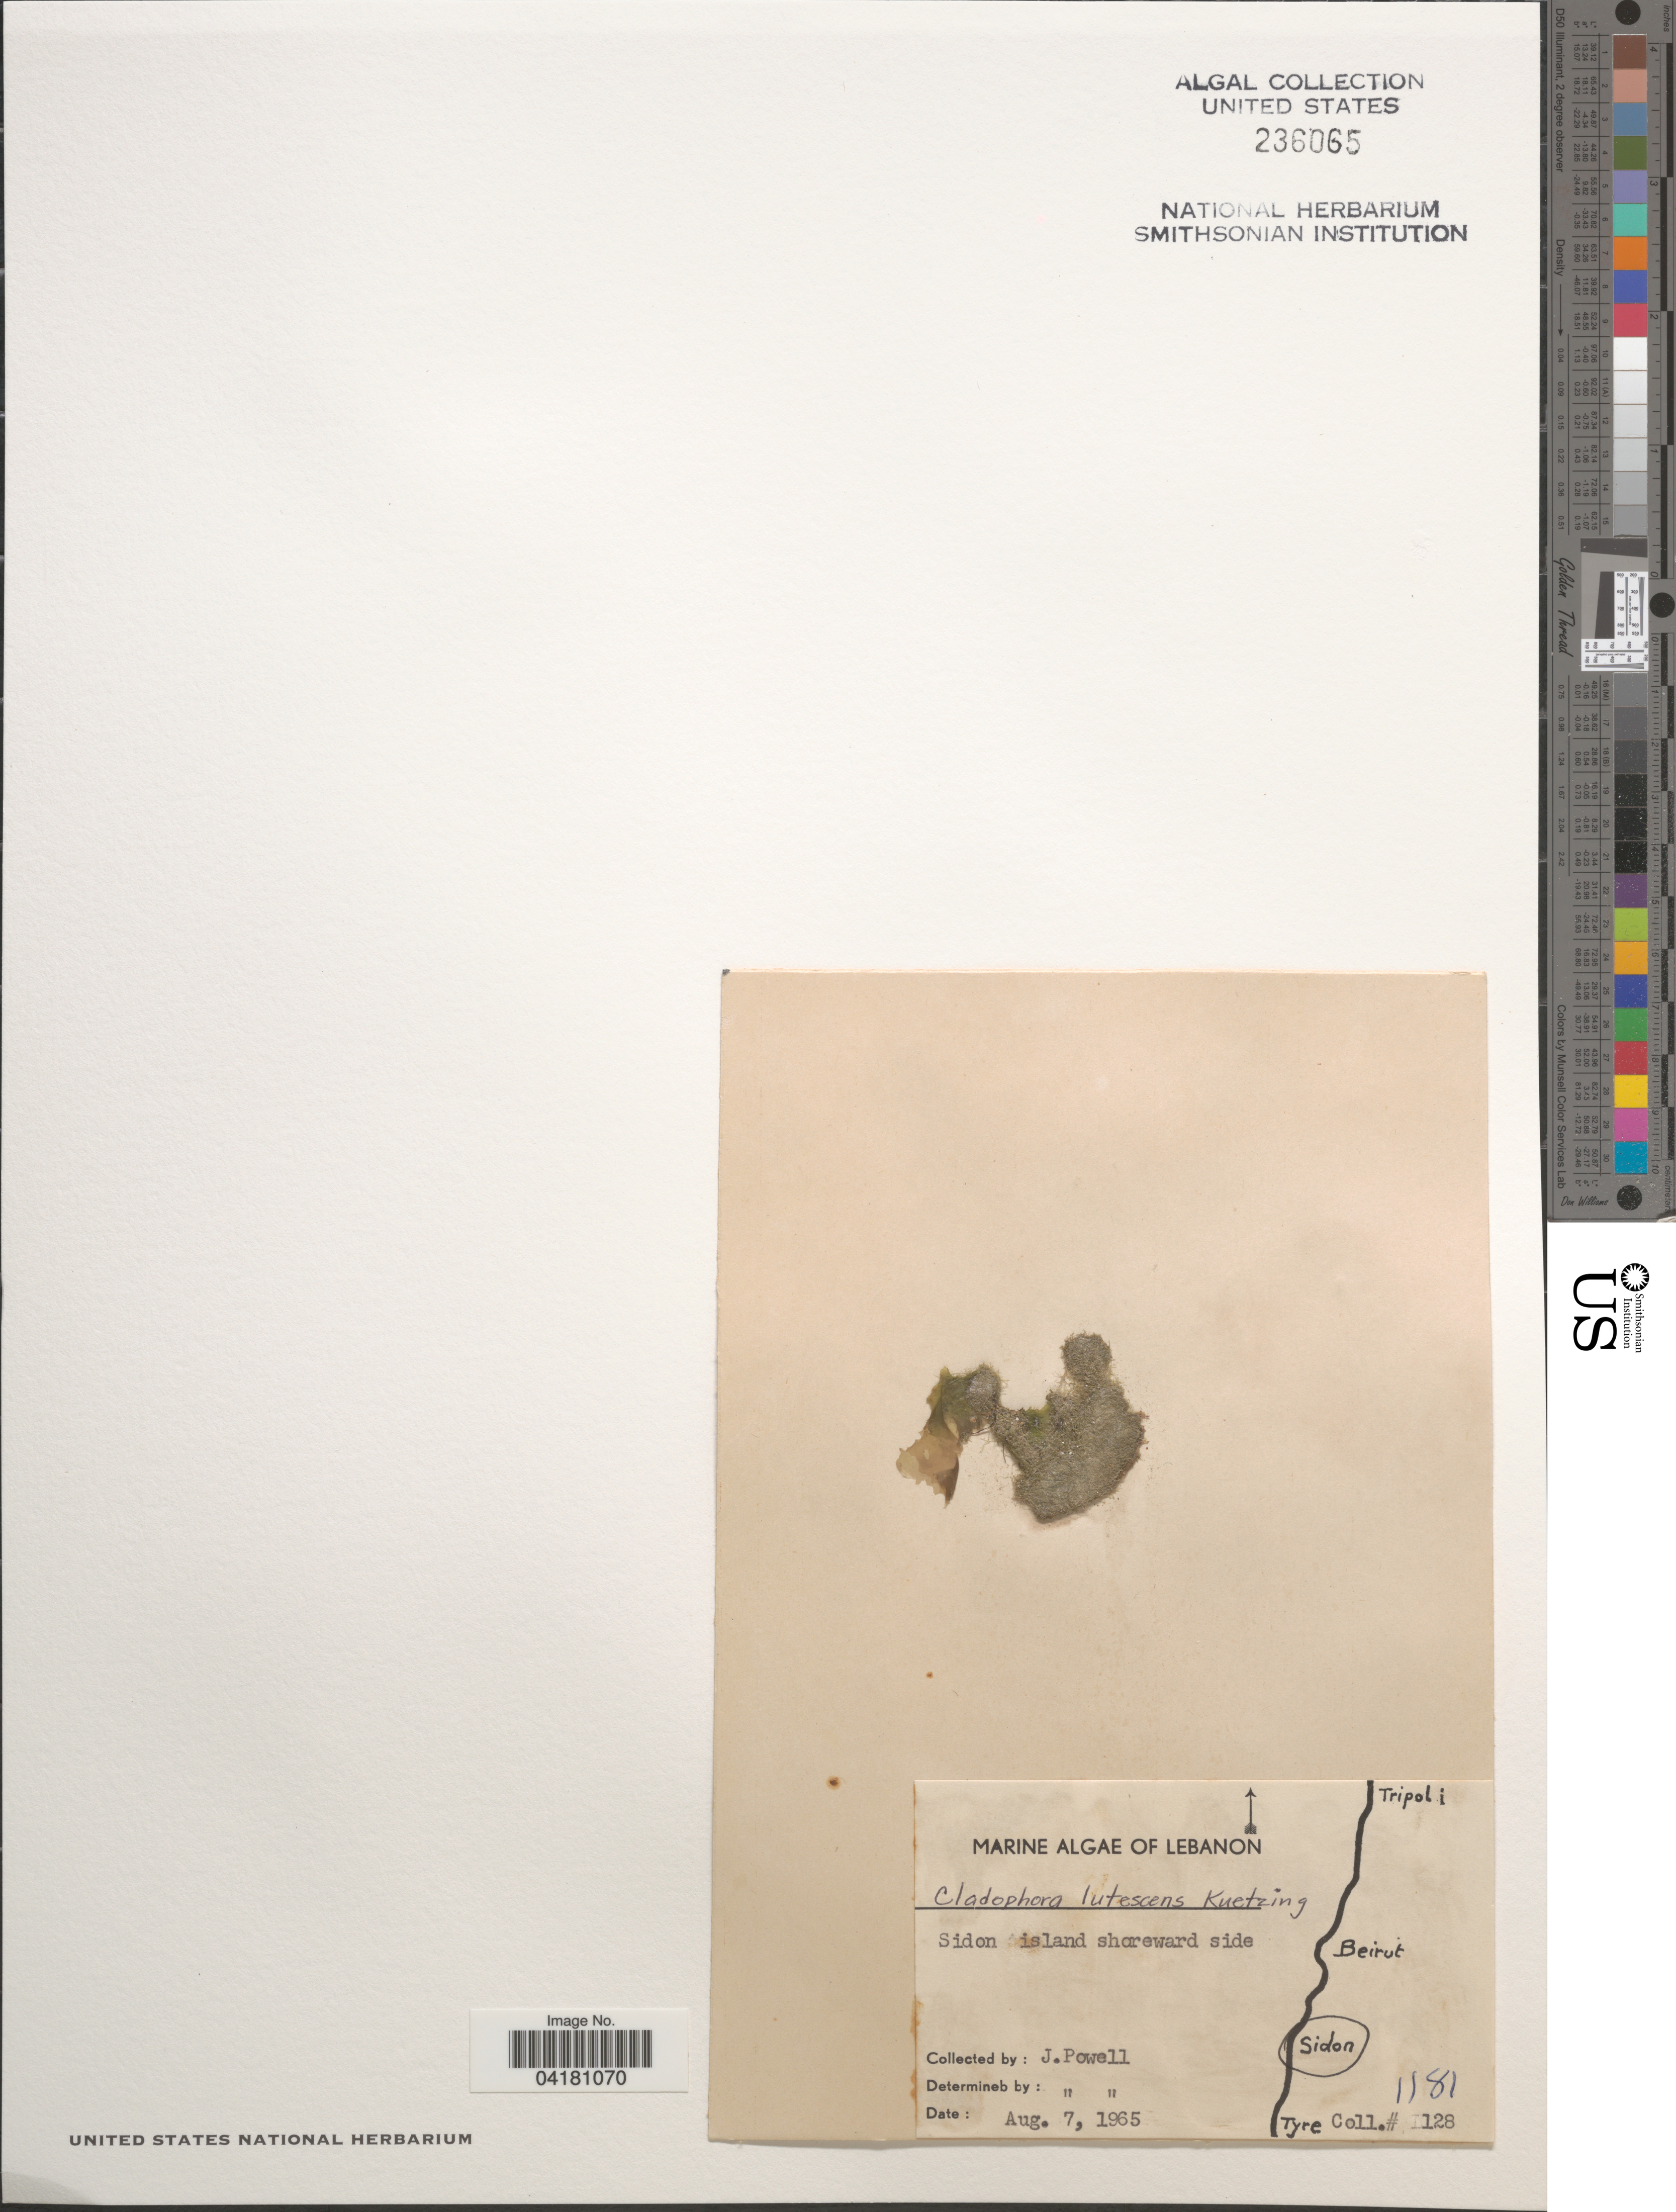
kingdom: Plantae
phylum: Chlorophyta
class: Ulvophyceae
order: Cladophorales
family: Cladophoraceae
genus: Cladophora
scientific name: Cladophora dalmatica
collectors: J. Powell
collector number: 1128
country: Lebanon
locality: Sidon island shoreward side.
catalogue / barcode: US 236065